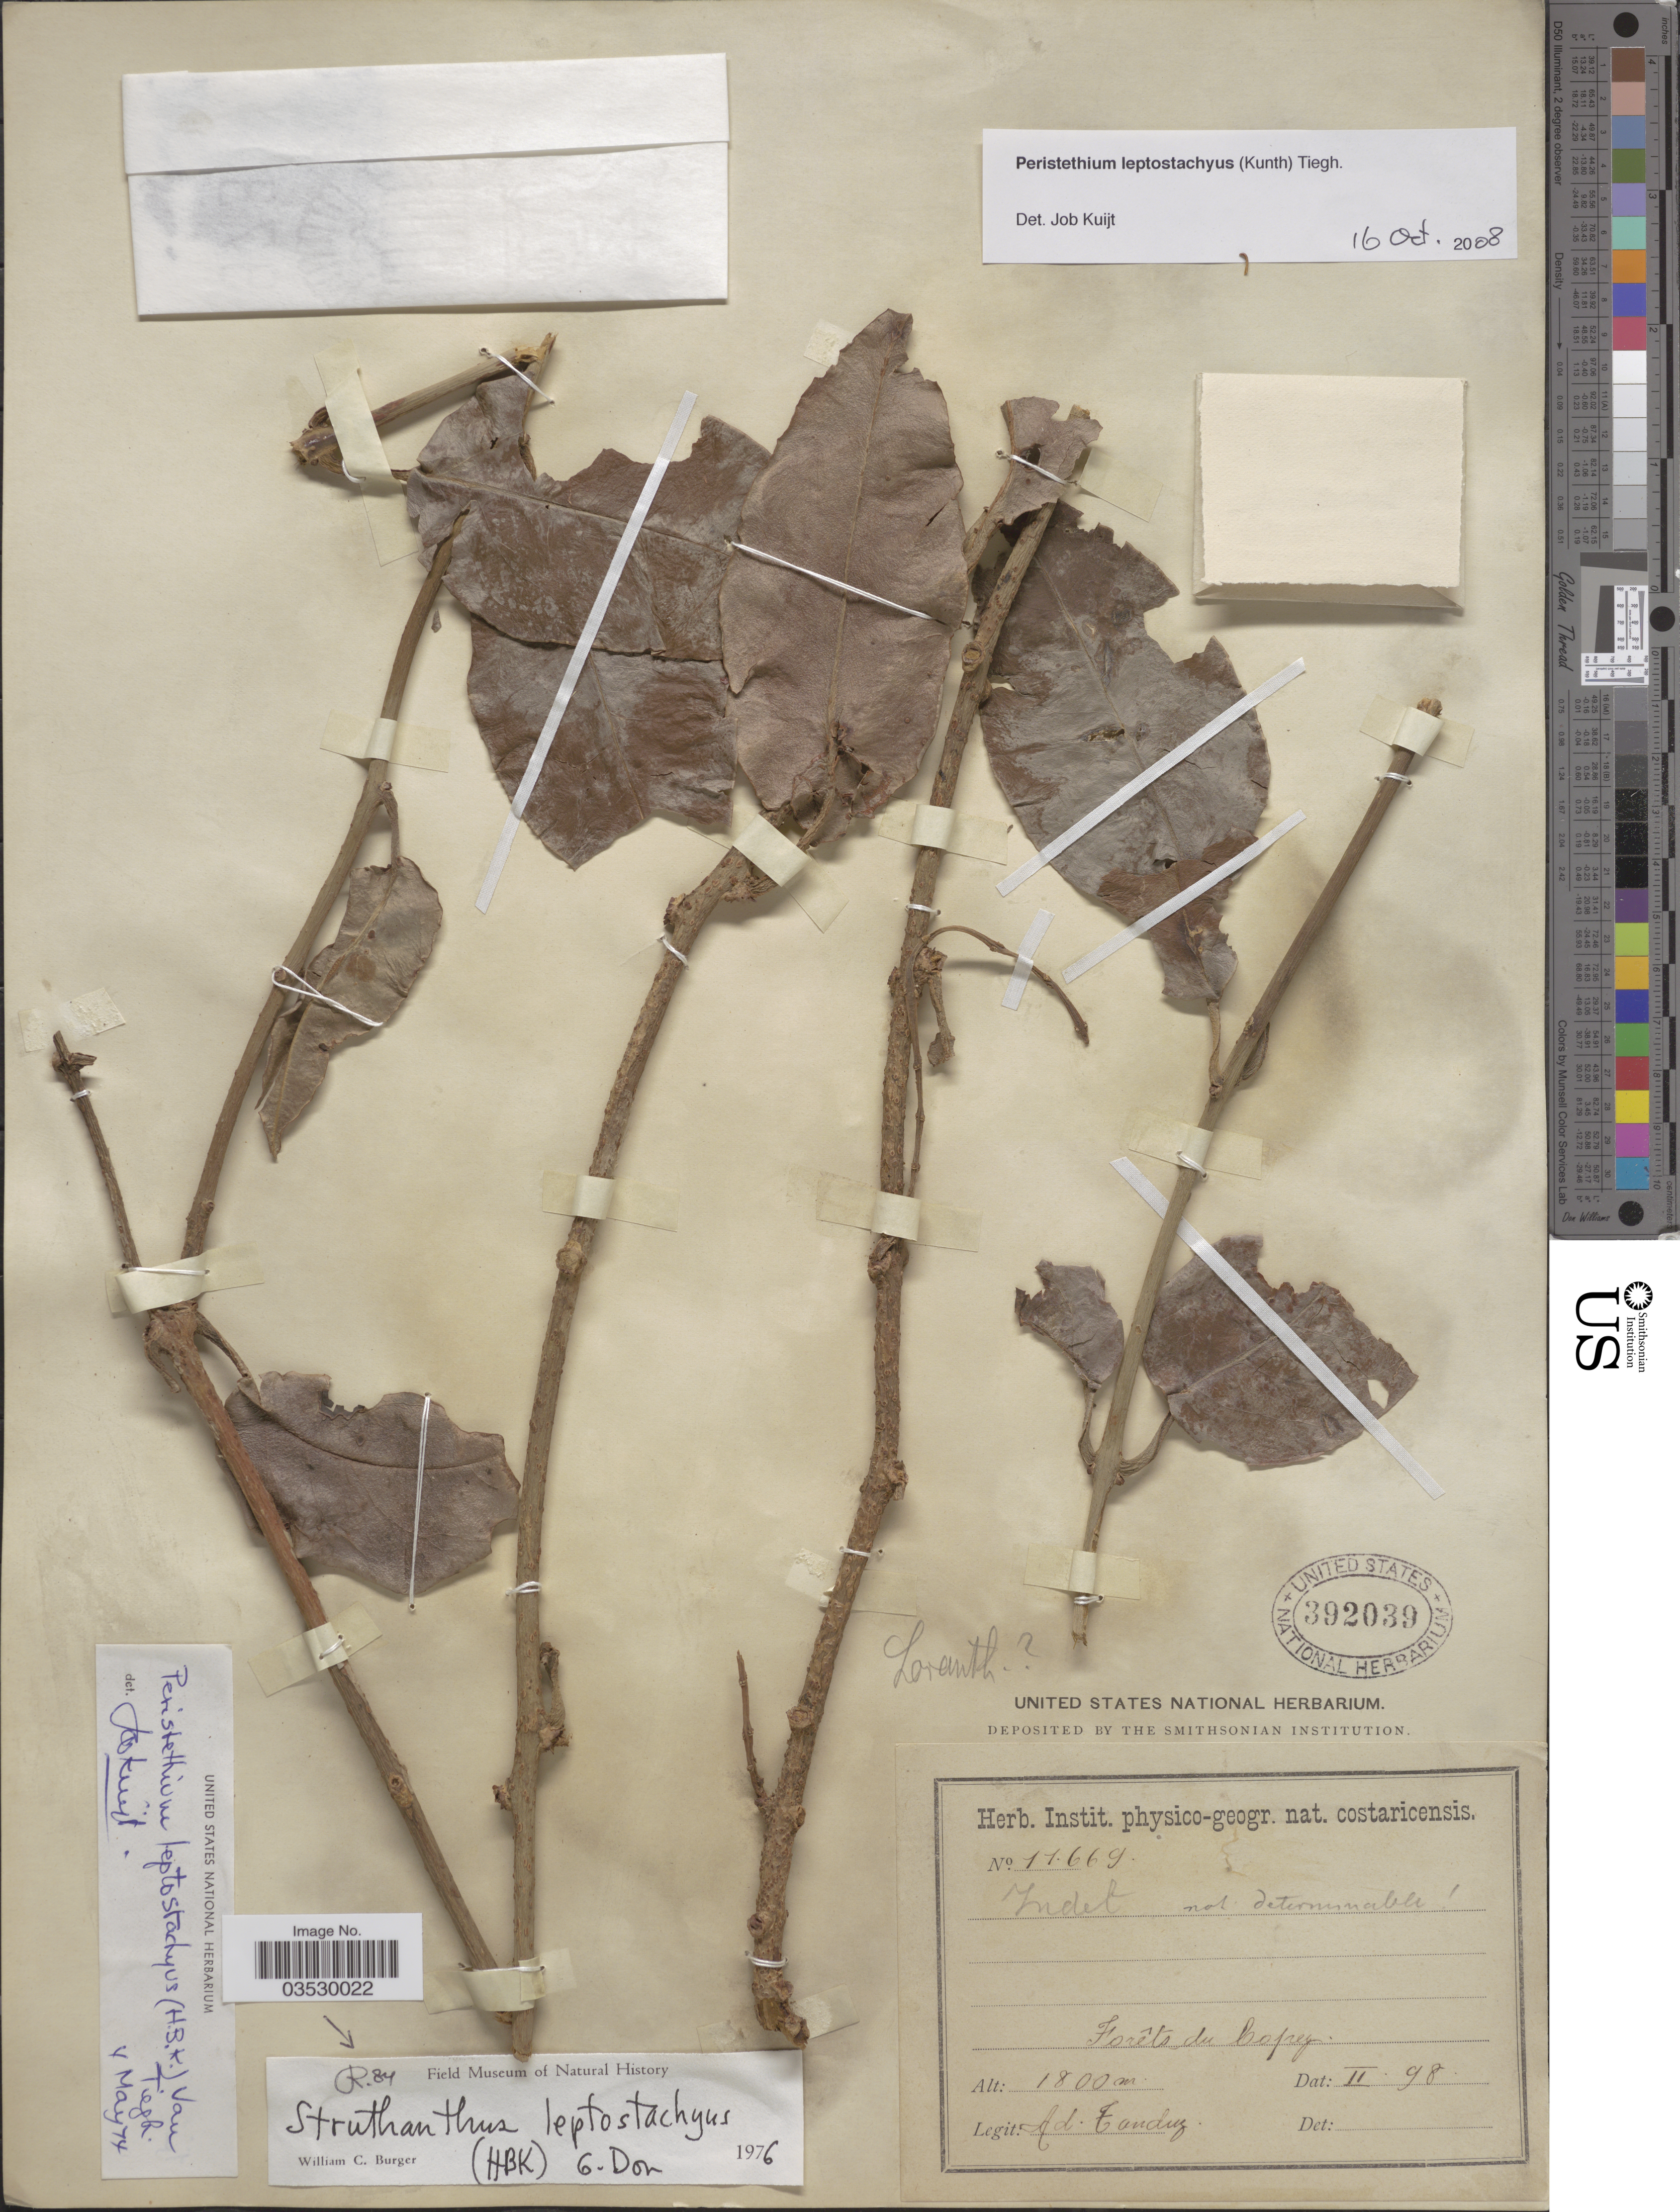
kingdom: Plantae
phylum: Tracheophyta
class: Magnoliopsida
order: Santalales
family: Loranthaceae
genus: Struthanthus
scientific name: Struthanthus leptostachyus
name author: Kunth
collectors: A. Tonduz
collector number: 11669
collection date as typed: Transcribed d/m/y: /2/98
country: Costa Rica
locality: Forêts du Copey.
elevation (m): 1800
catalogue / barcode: US 392039